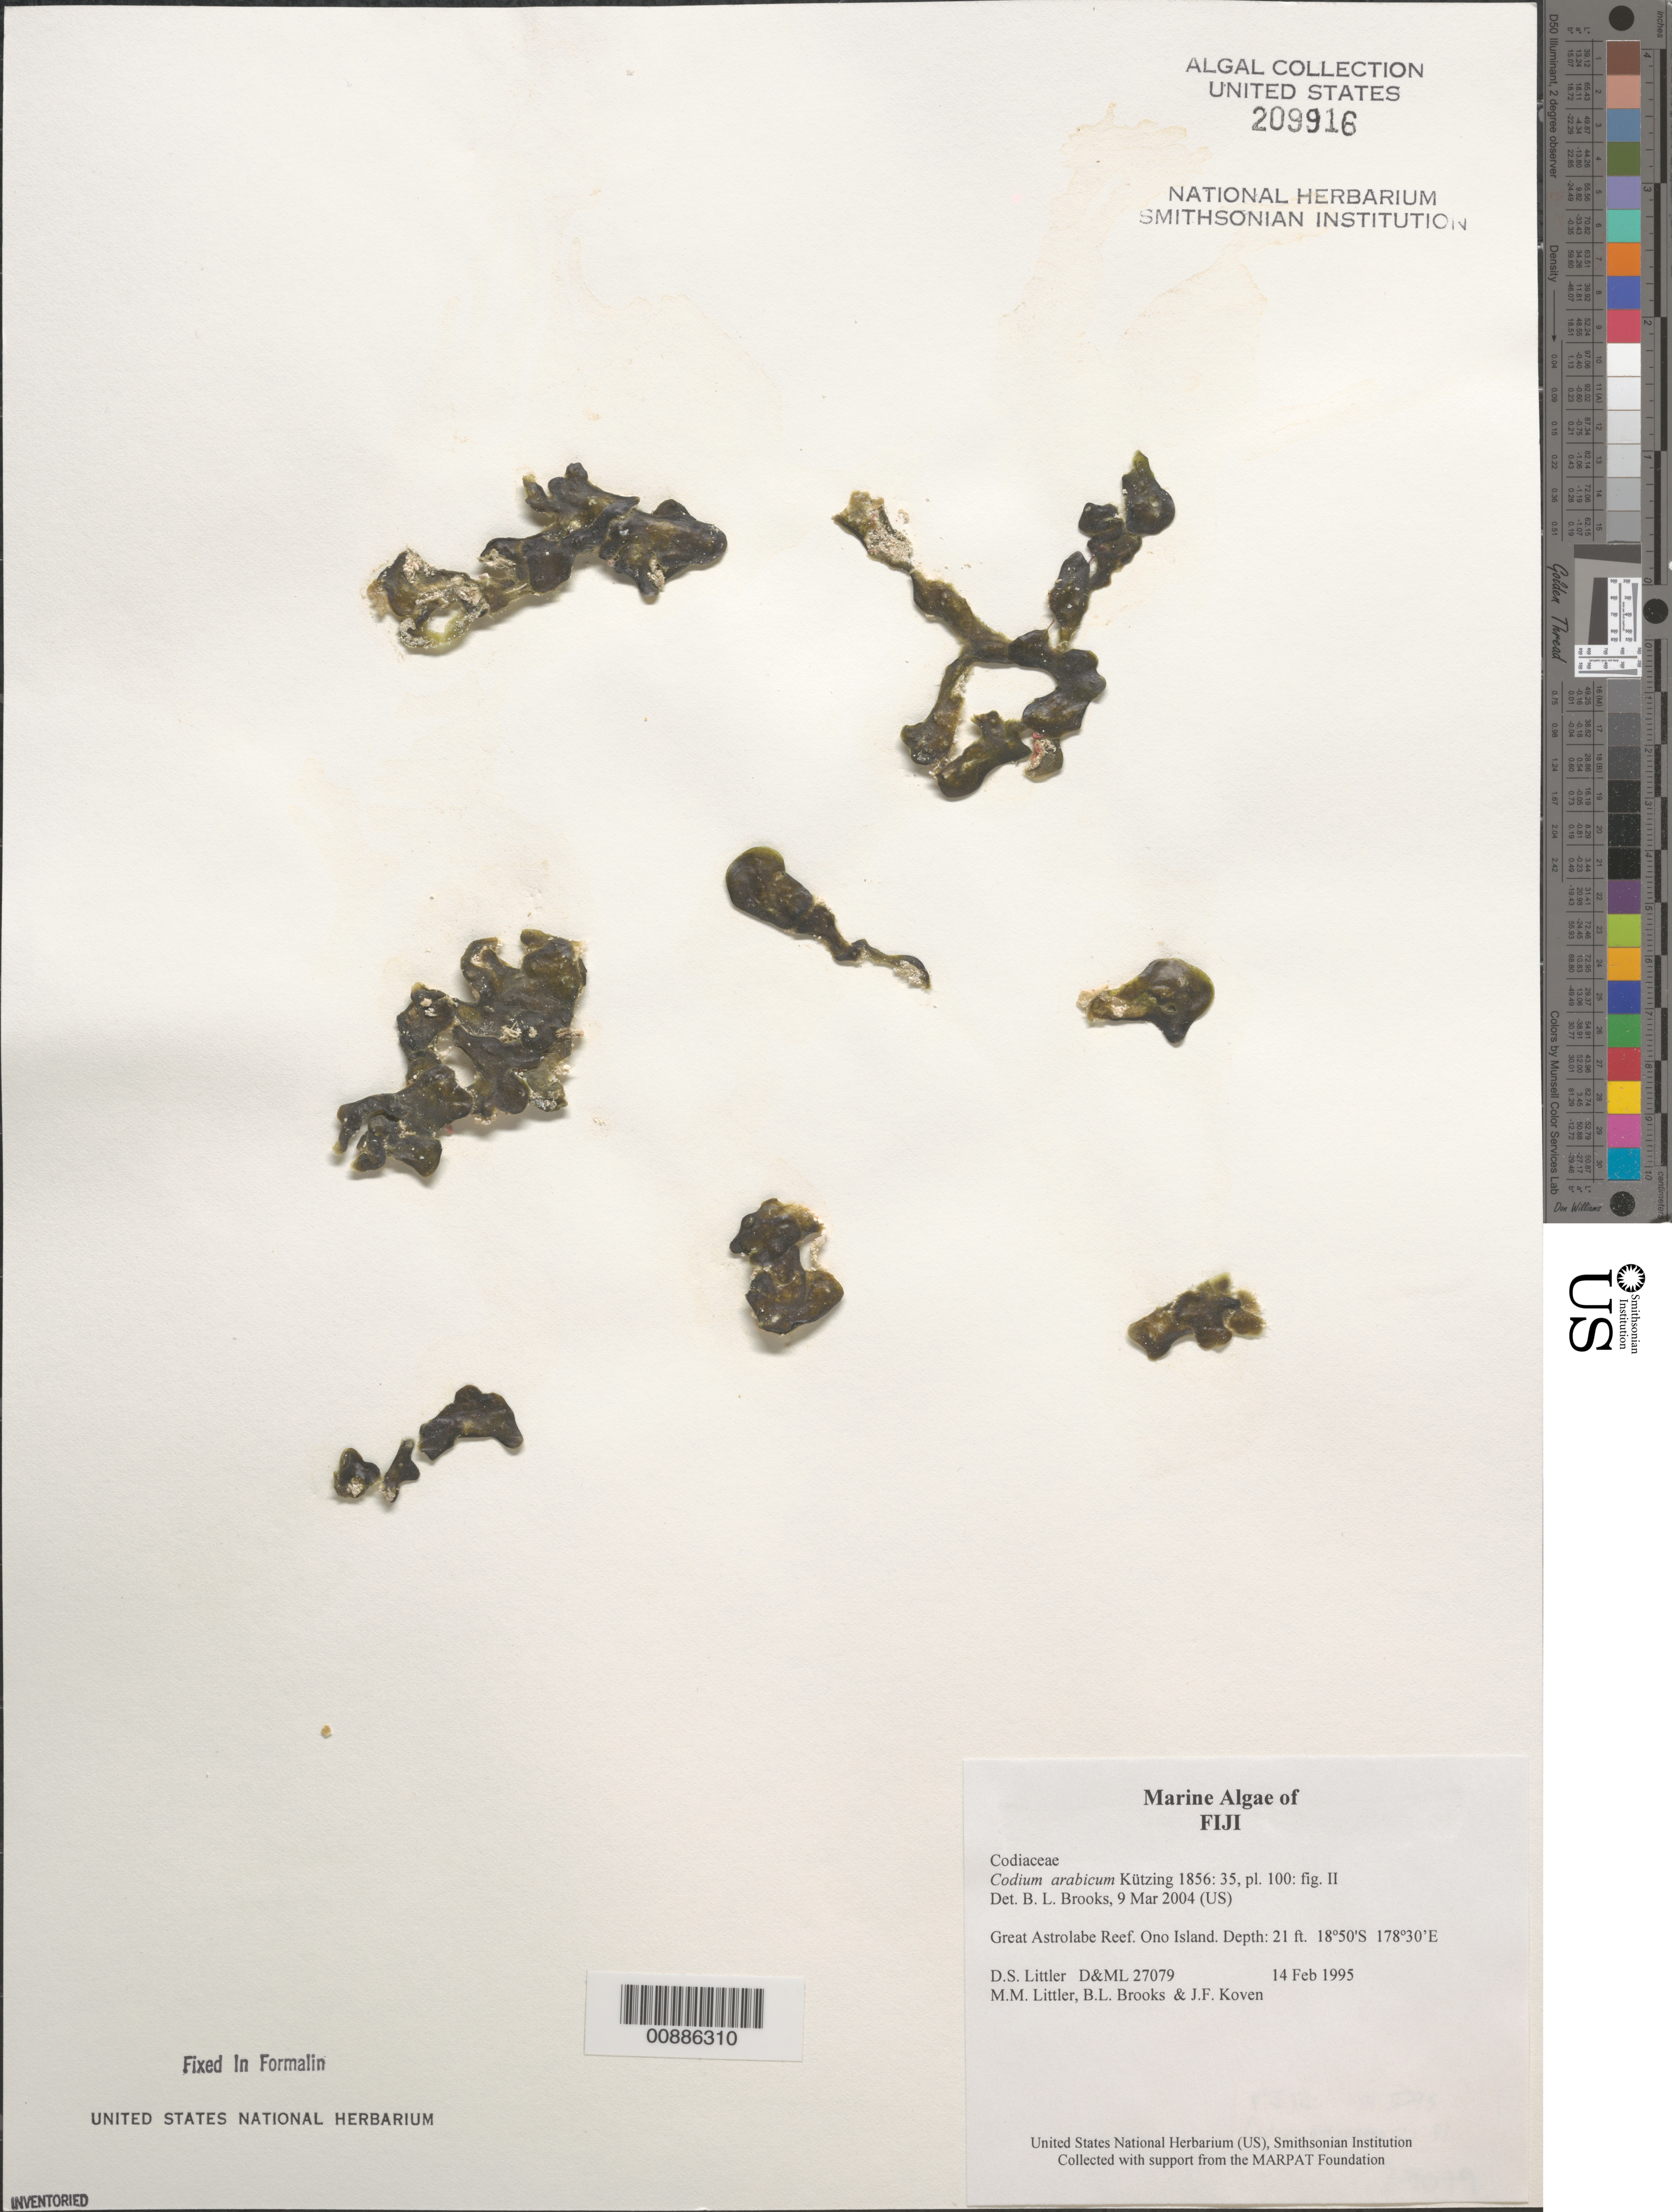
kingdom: Plantae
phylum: Chlorophyta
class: Ulvophyceae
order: Bryopsidales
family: Codiaceae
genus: Codium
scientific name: Codium arabicum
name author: Kütz.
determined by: Brooks, B. L., (BOT), Smithsonian Institution - National Museum of Natural History (UNITED STATES)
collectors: D. S. Littler, M. M. Littler, B. Brooks & J. Koven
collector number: D&ML 27079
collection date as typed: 14 Feb 1995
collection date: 1995-02-14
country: Fiji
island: Ono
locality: Great Astrolabe Reef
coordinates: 18 50'S, 178 30'E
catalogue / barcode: US 209916